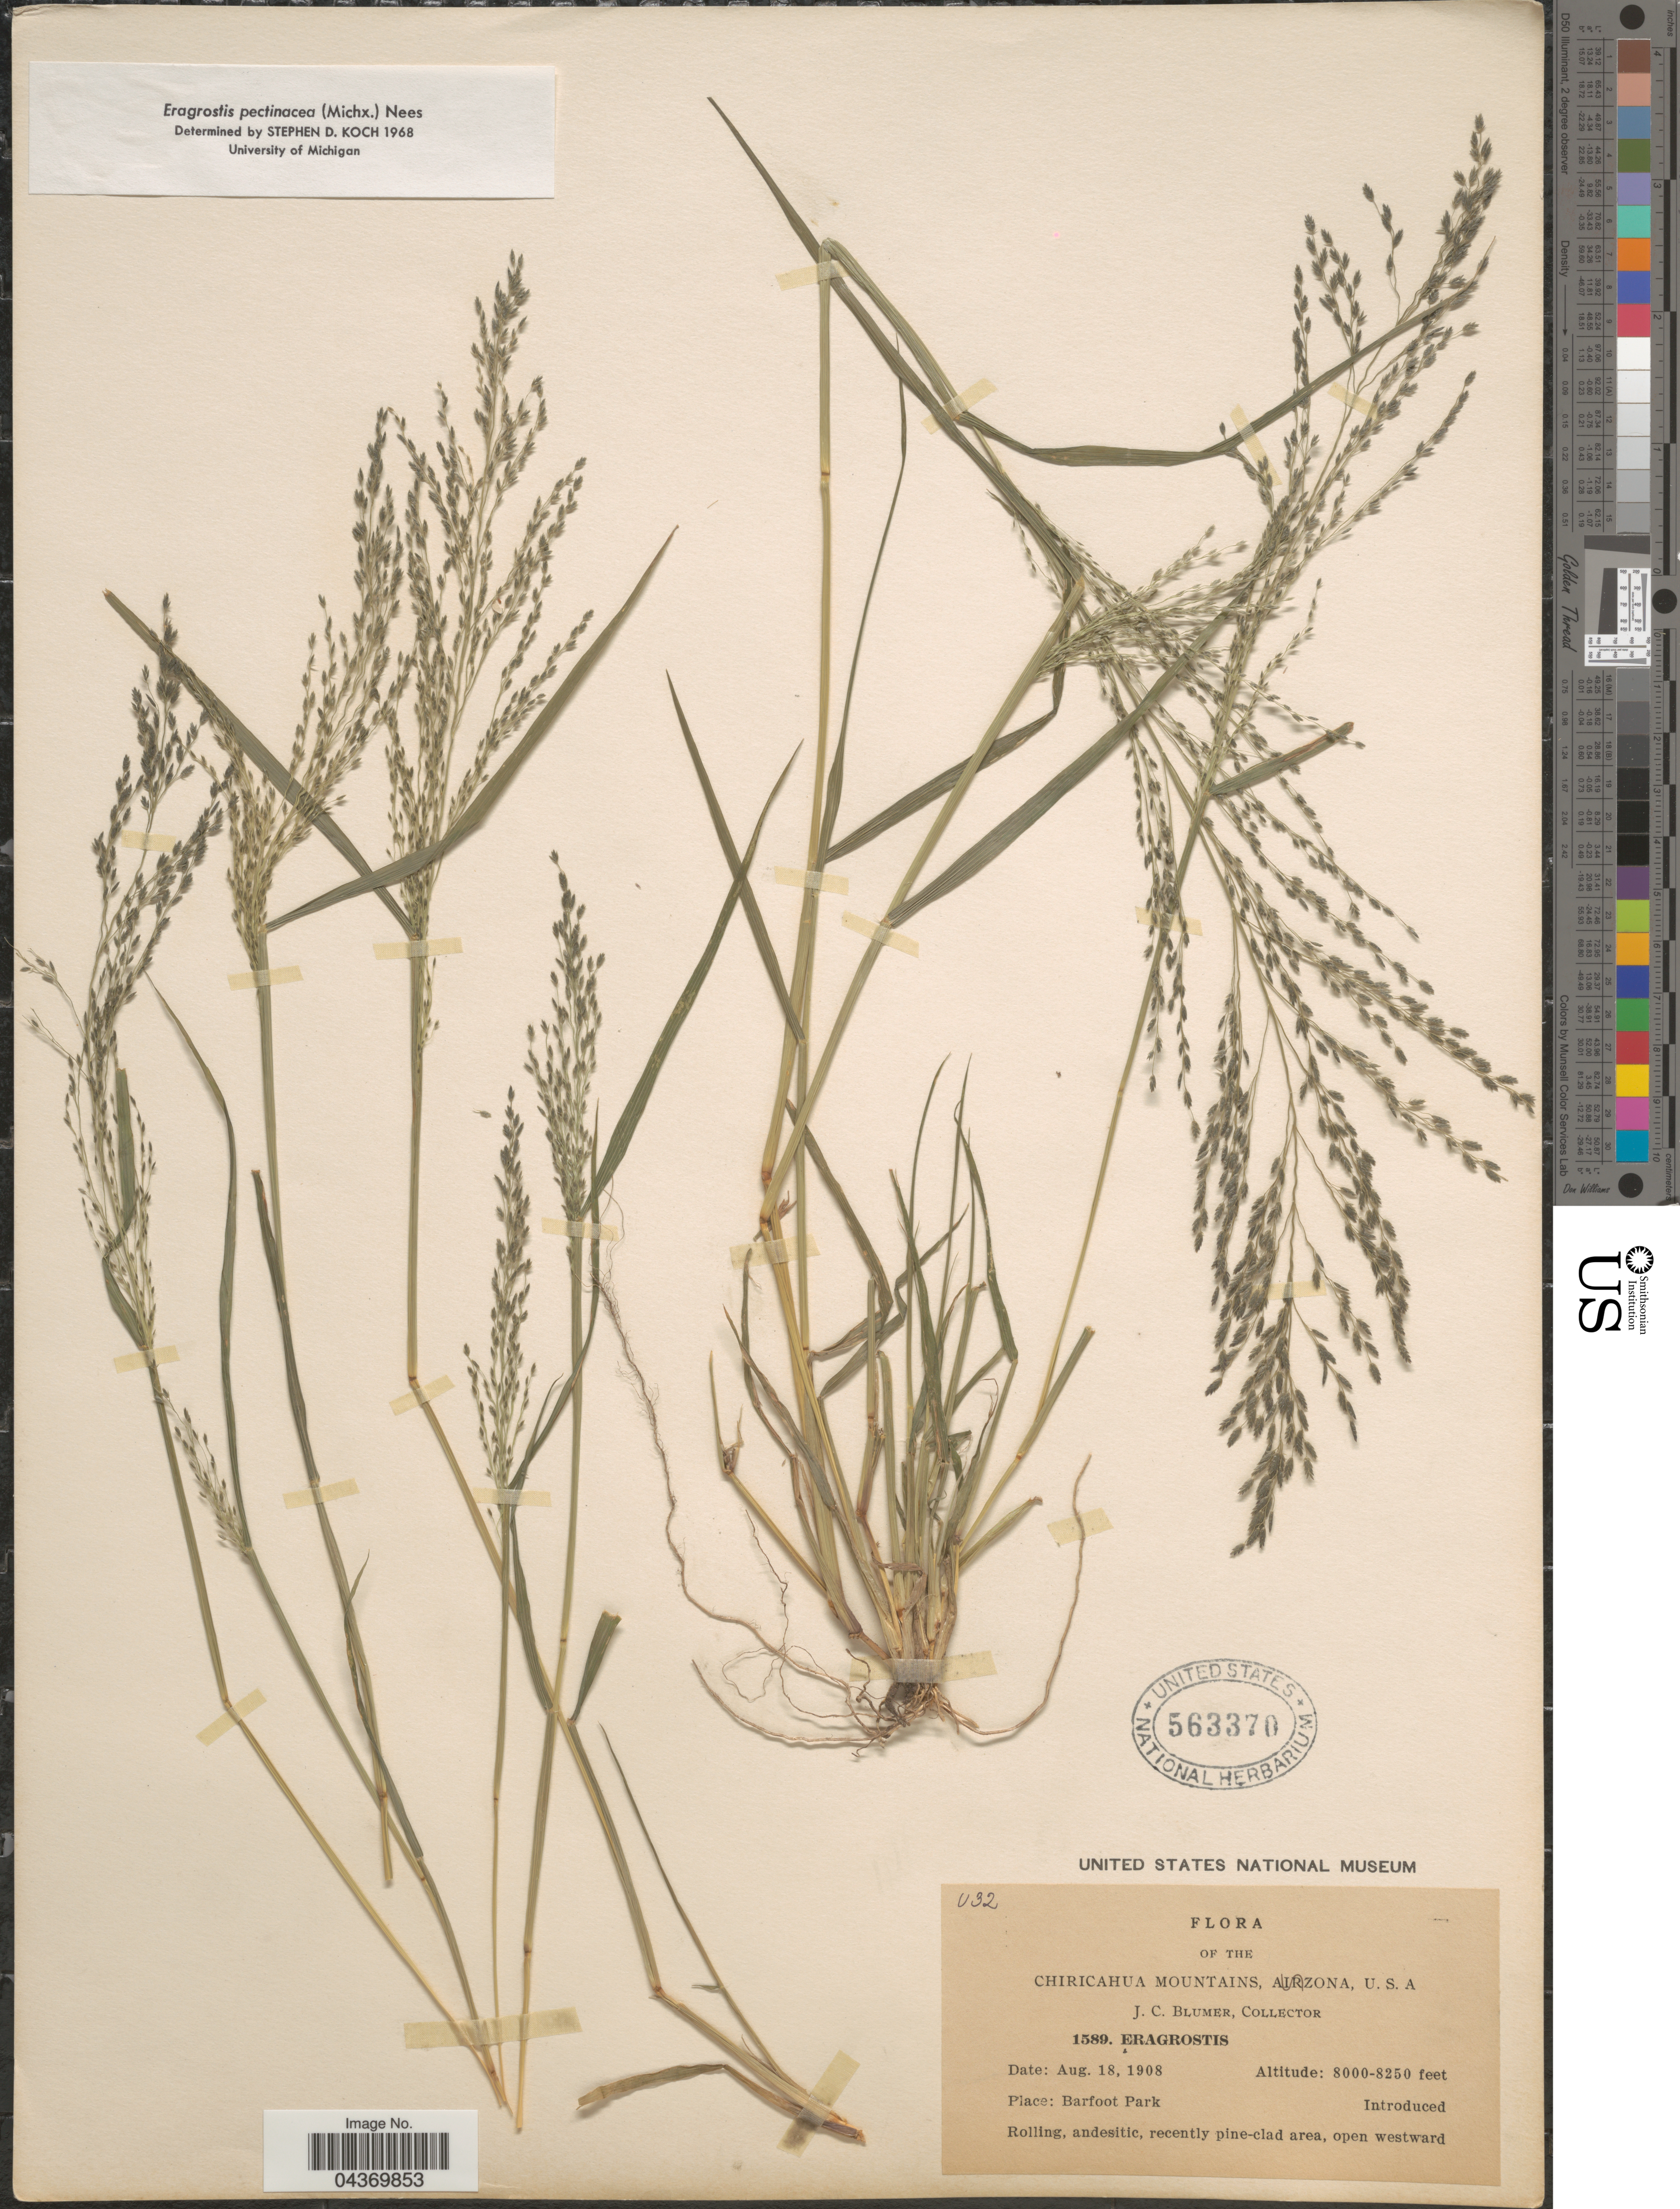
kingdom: Plantae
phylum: Tracheophyta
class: Liliopsida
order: Poales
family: Poaceae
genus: Eragrostis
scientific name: Eragrostis pectinacea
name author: (Michx.) Nees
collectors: J. C. Blumer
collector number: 1589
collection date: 1908-08-18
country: United States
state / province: Arizona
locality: The Chiricahua Mountains. Barfoot Park. Open westward.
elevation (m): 2438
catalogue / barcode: US 563370